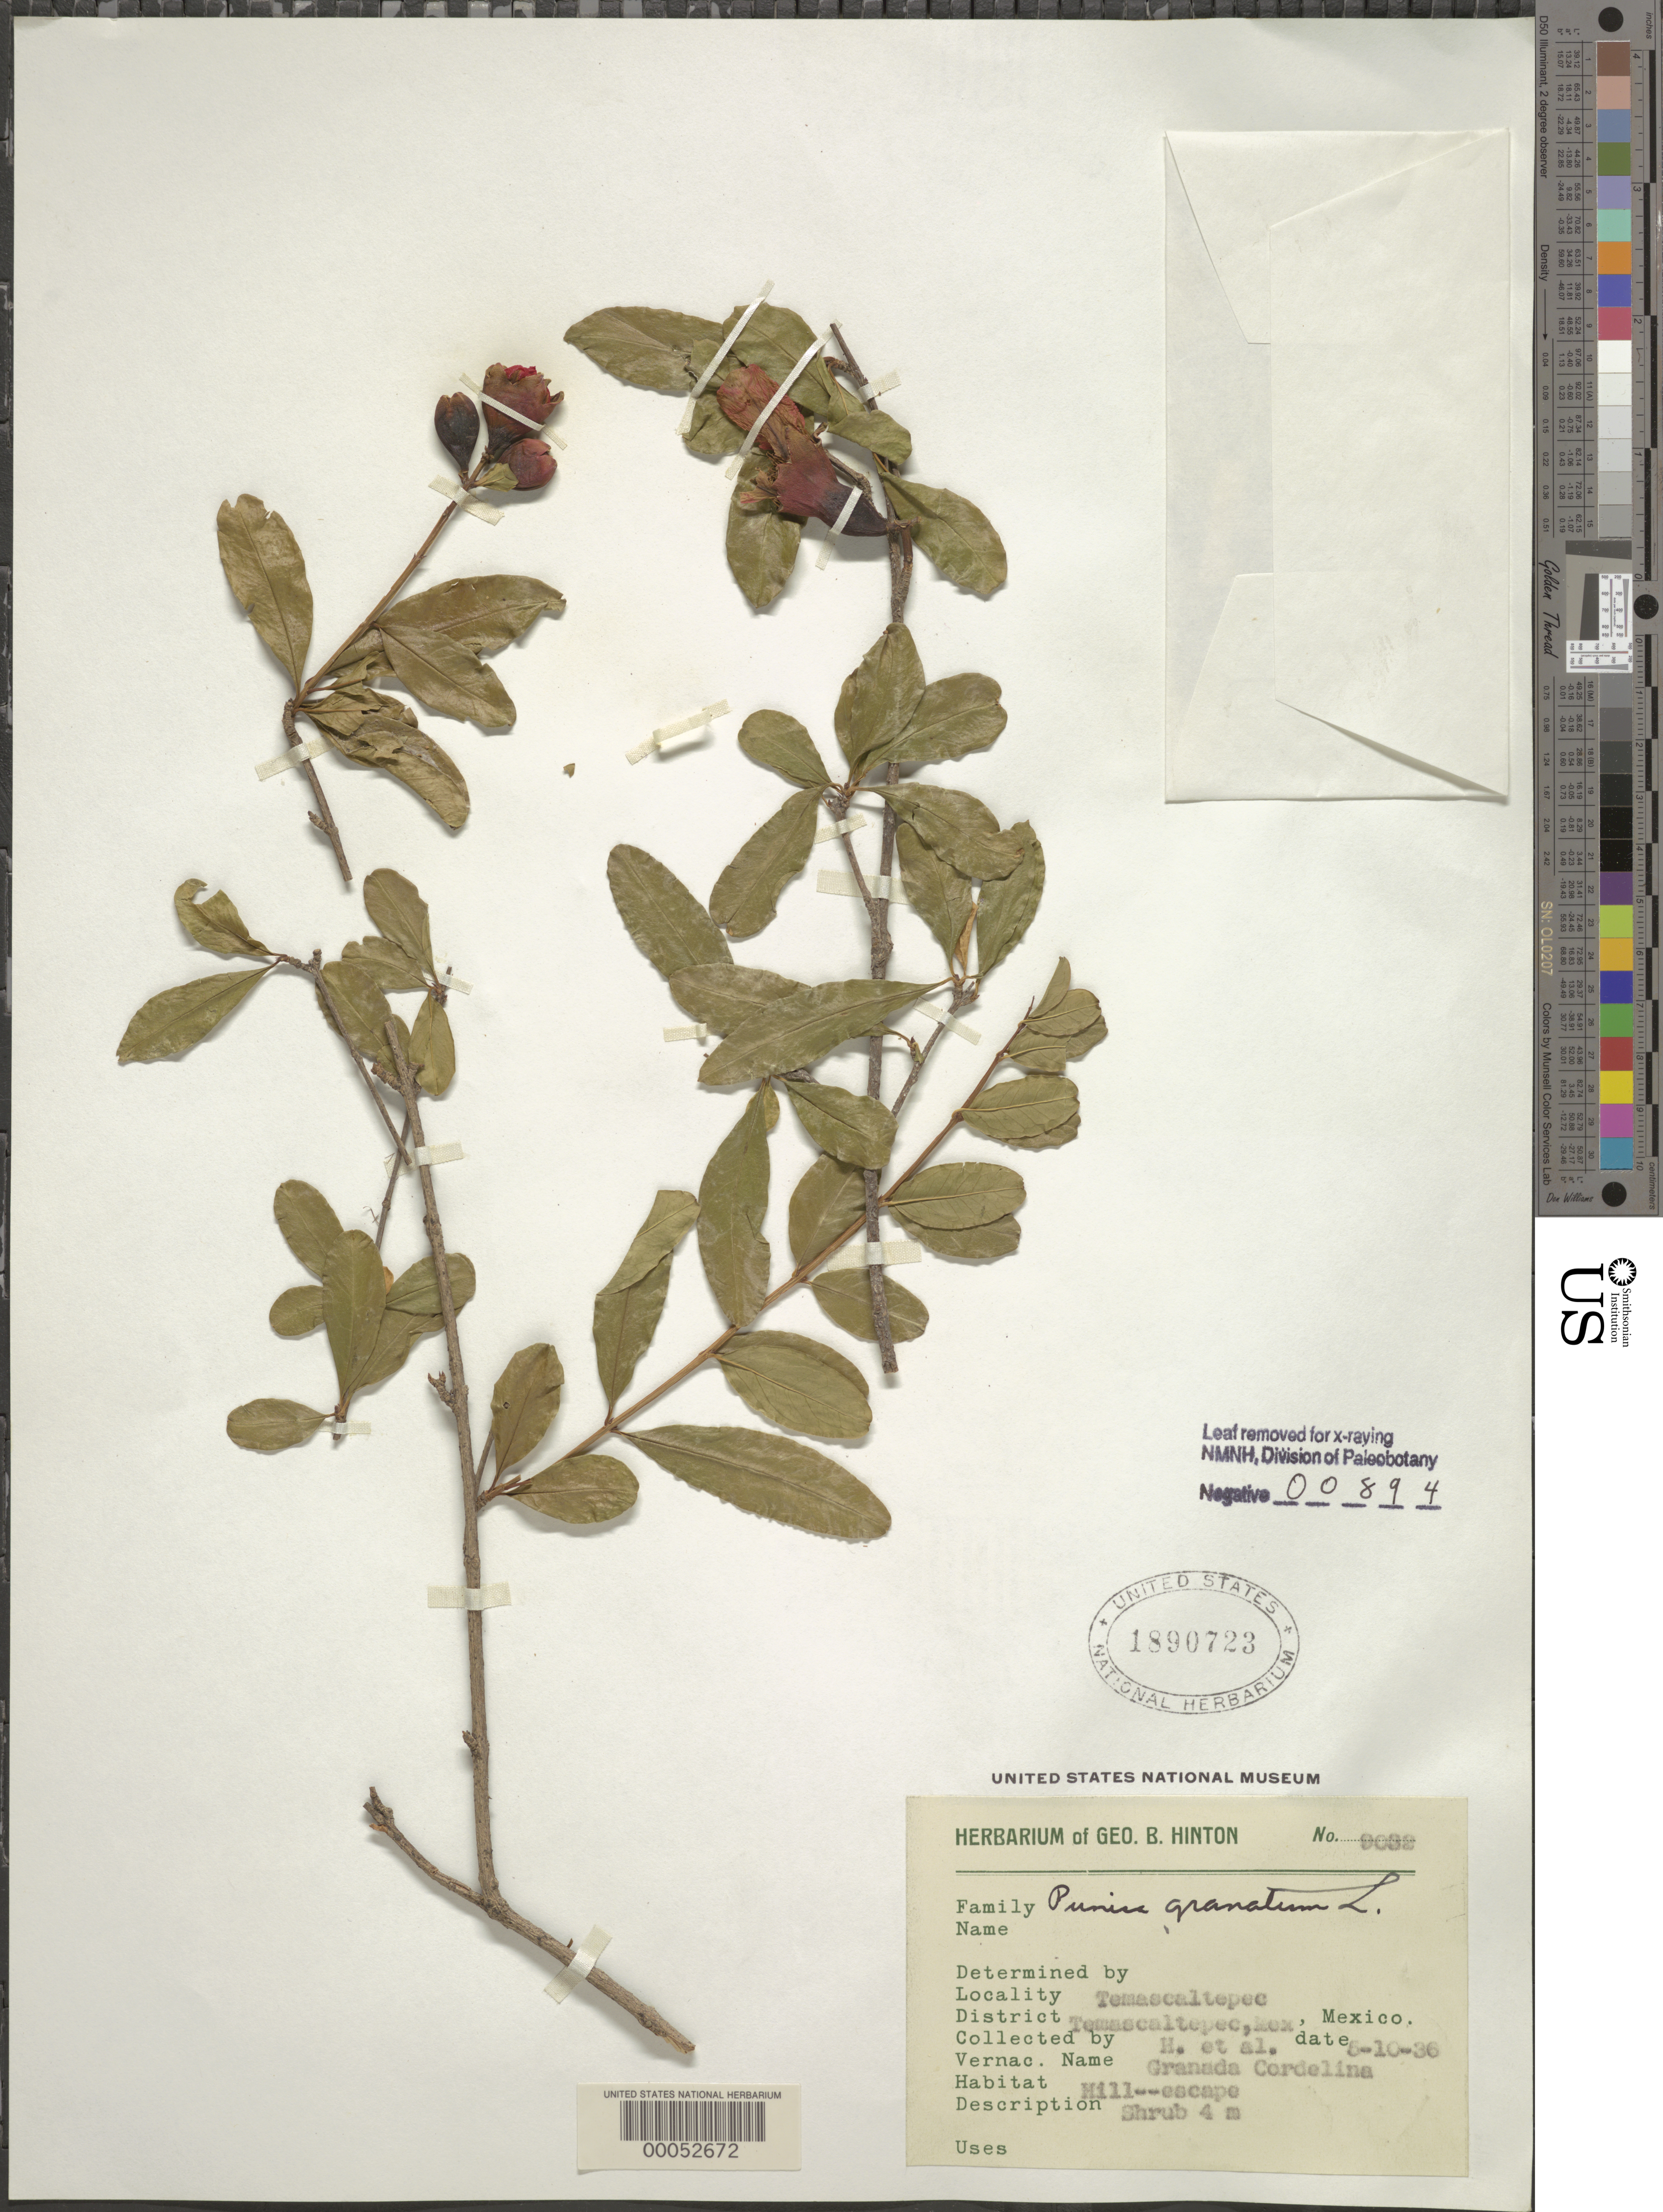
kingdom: Plantae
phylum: Tracheophyta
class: Magnoliopsida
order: Myrtales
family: Lythraceae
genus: Punica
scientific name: Punica granatum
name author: L.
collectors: G. B. Hinton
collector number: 9032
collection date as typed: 08 Oct 1936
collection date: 1936-10-08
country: Mexico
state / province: México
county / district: Temascaltepec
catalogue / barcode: US 1890723